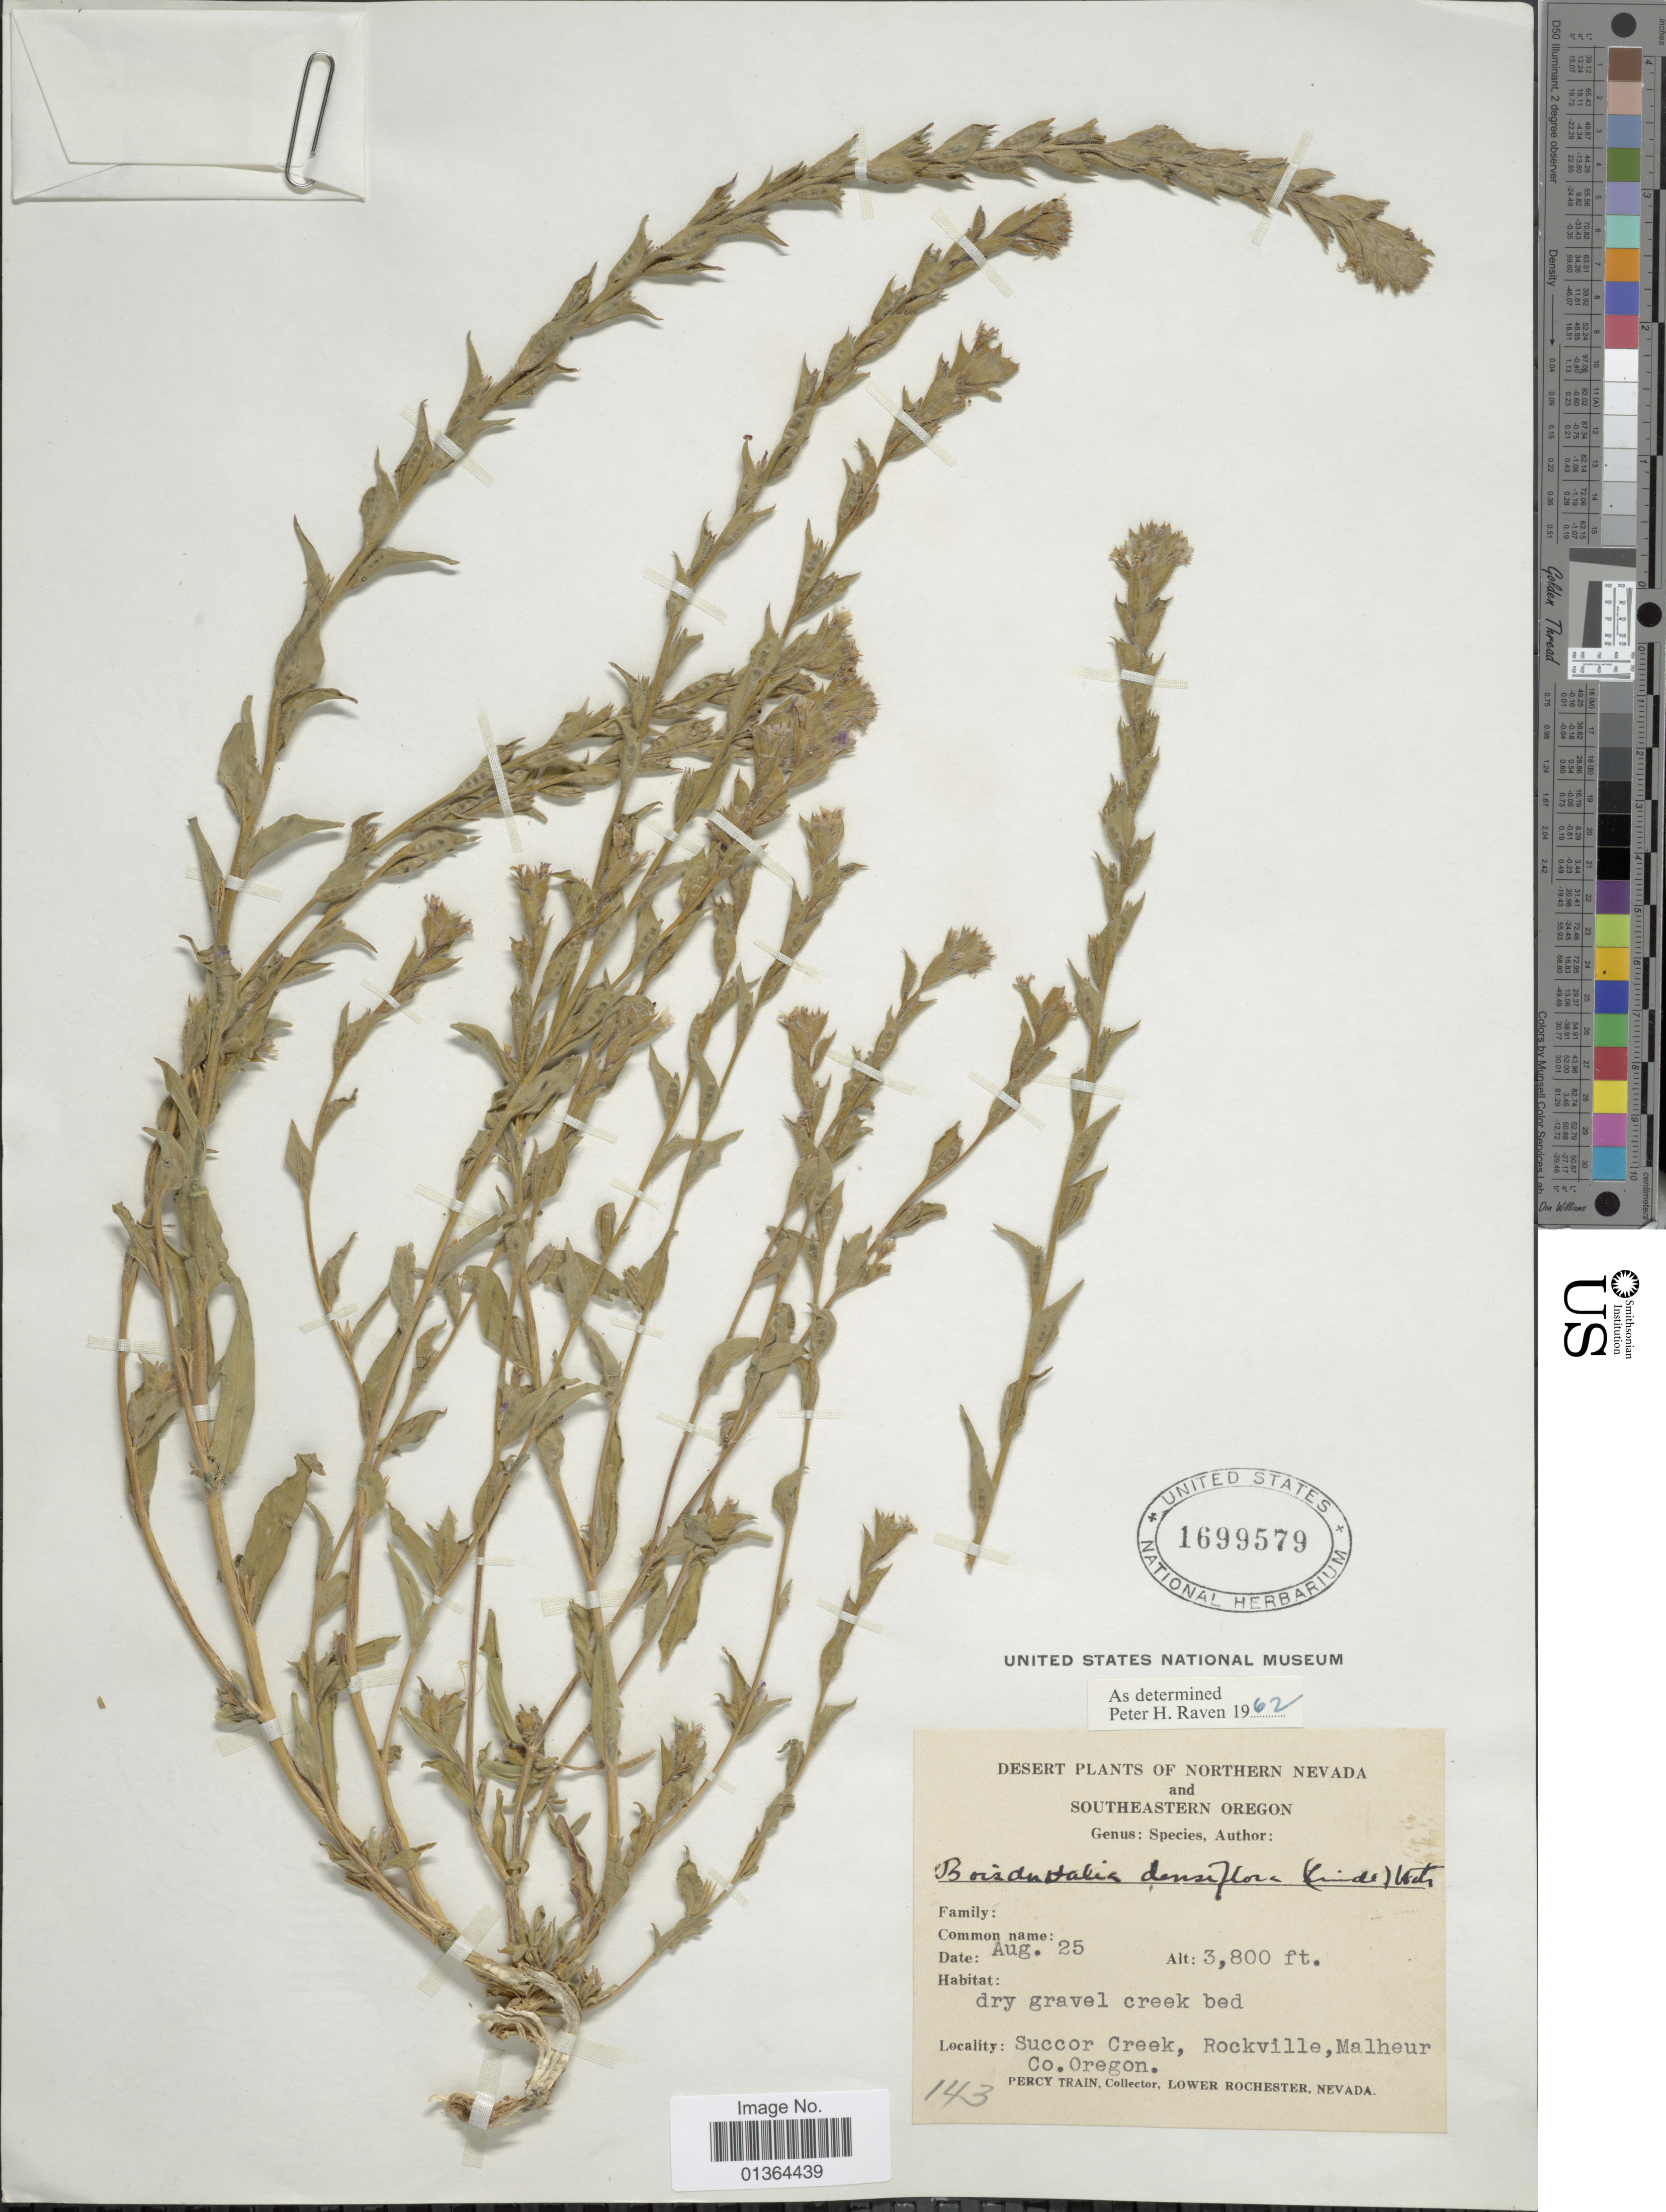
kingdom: Plantae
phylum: Tracheophyta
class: Magnoliopsida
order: Myrtales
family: Onagraceae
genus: Epilobium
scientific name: Epilobium densiflorum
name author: (Lindl.) Hoch & P.H. Raven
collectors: P. Train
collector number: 143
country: United States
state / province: Oregon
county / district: Malheur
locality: Northern Nevada and Southeastern Oregon, Succor Creek, Rockville, Malheur Co.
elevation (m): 1158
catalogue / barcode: US 1699579